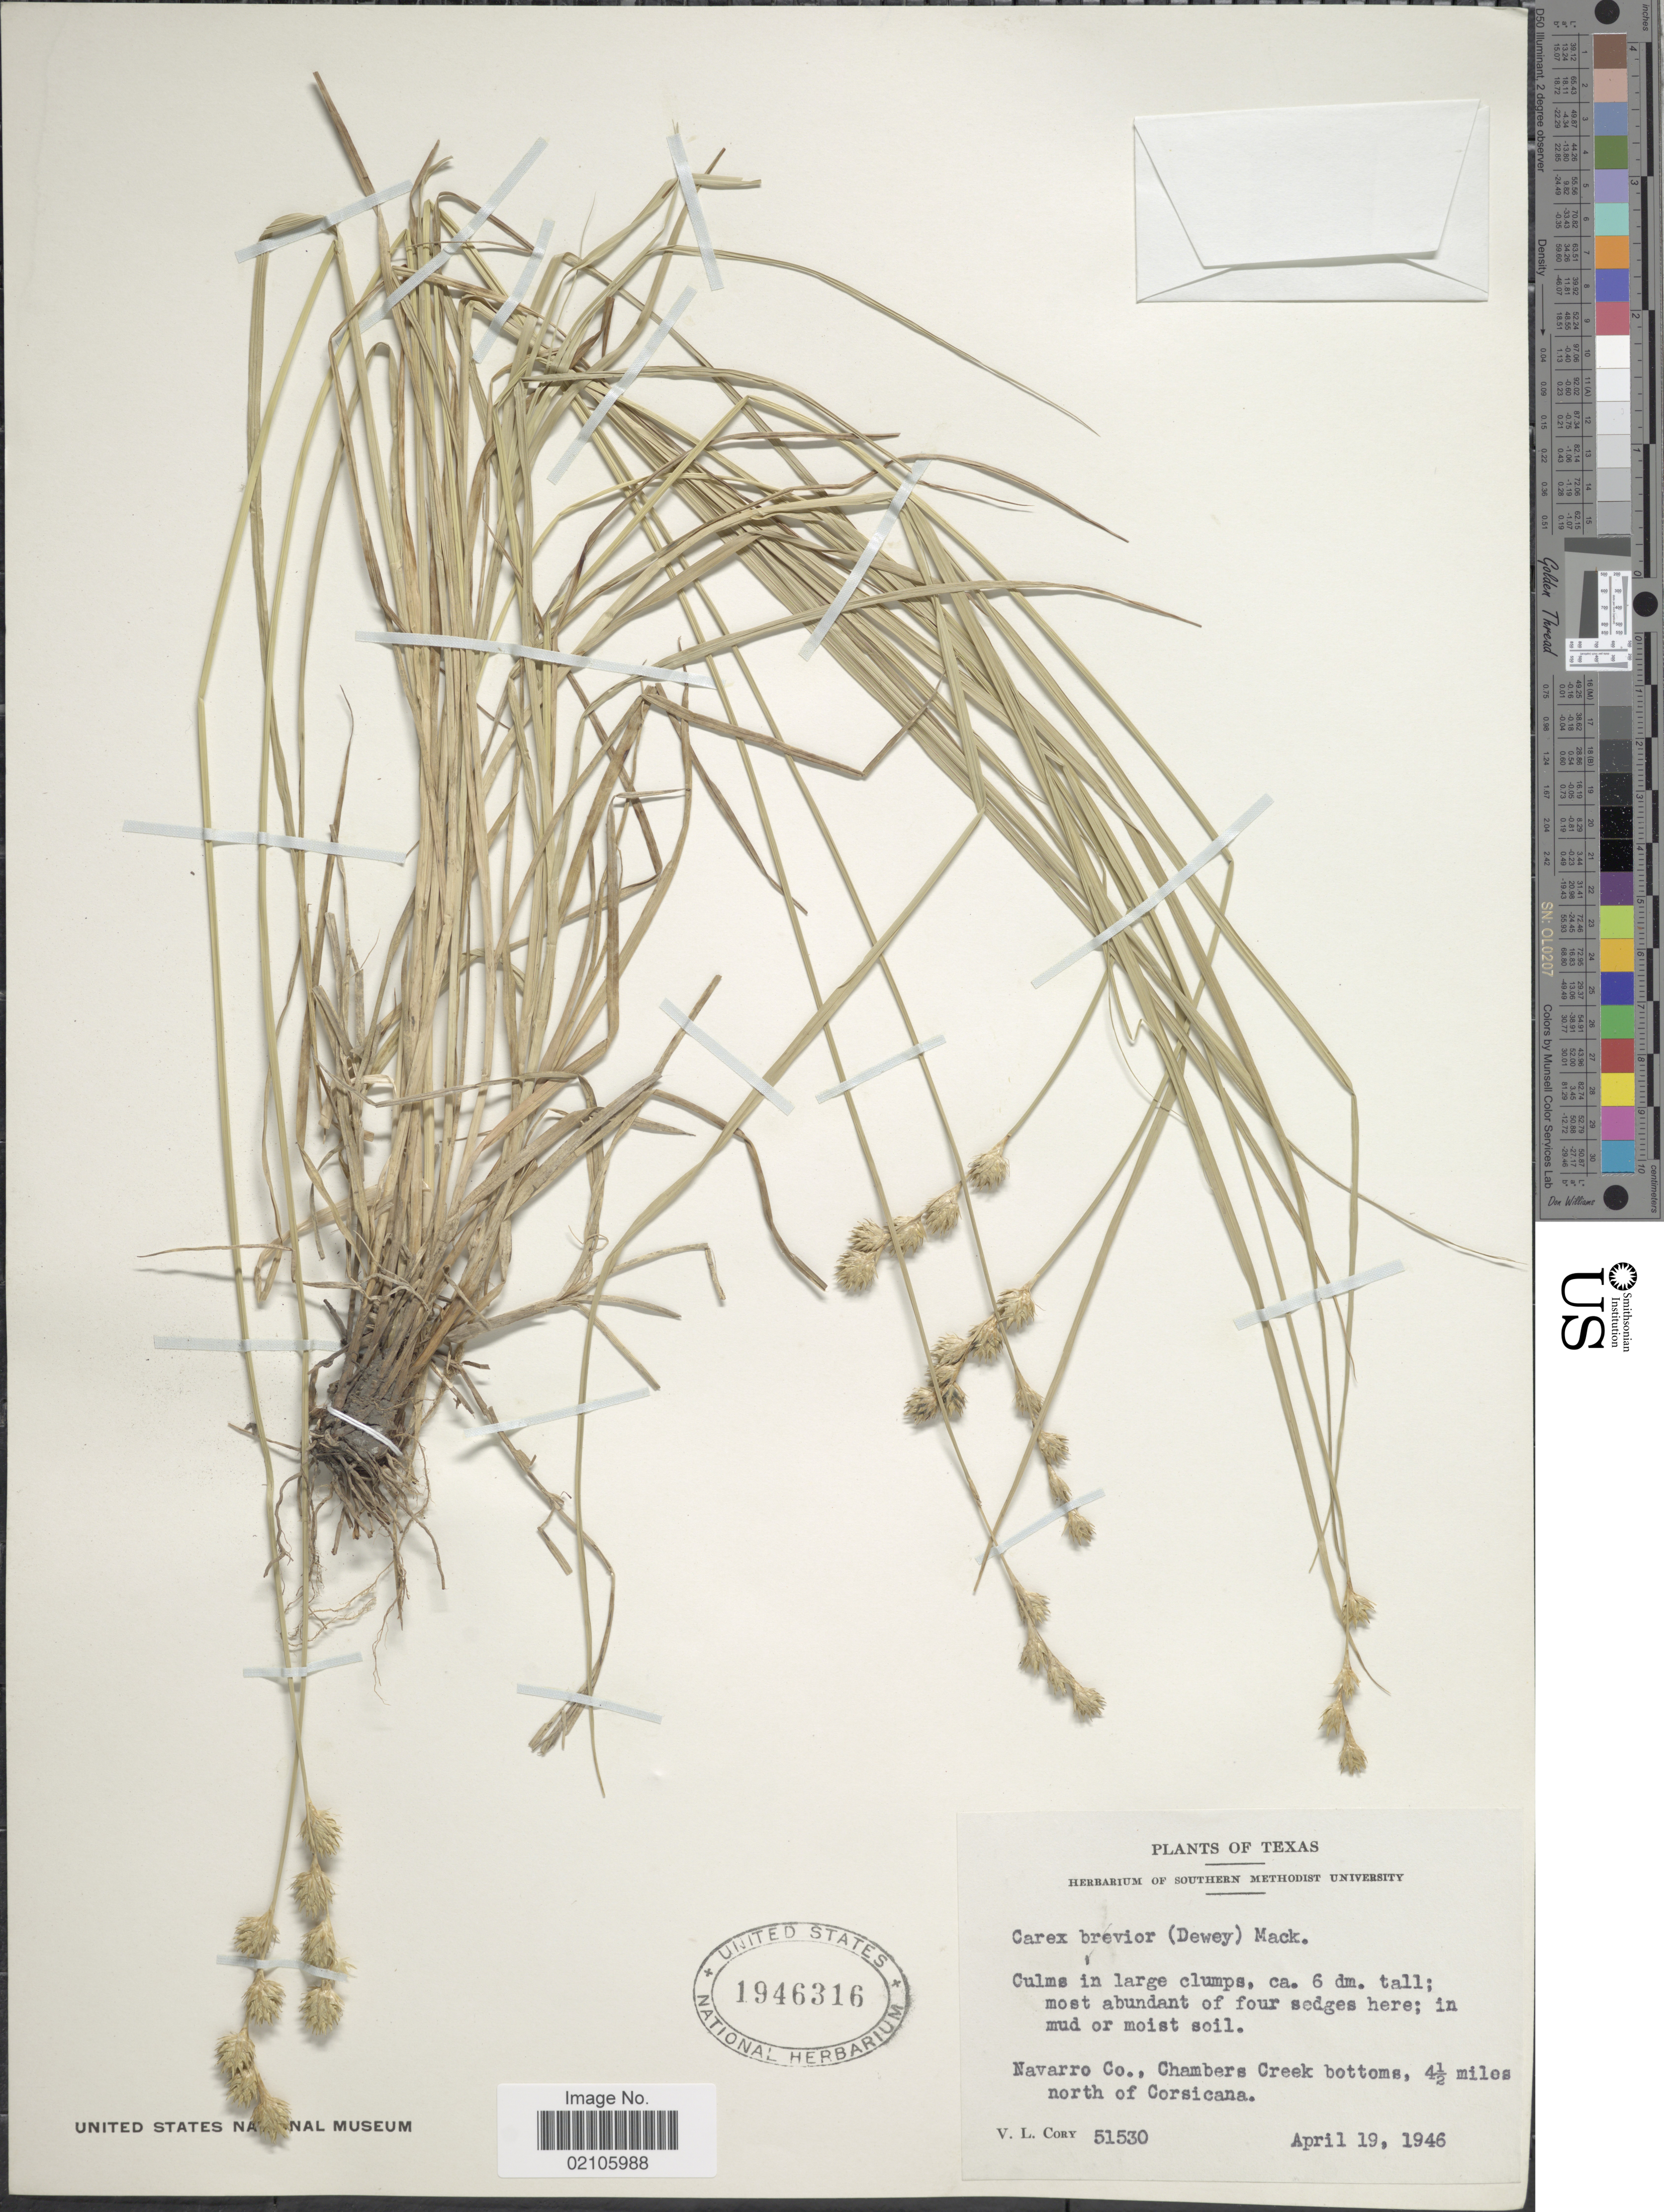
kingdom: Plantae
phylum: Tracheophyta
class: Liliopsida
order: Poales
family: Cyperaceae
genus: Carex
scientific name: Carex brevior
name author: (Dewey) Mack. ex Lunell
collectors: V. Cory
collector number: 51530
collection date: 1946-04-19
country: United States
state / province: Texas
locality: Navarro Co., Chambers Creek bottoms, 4½ miles north of Corsicana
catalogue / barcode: US 1946316